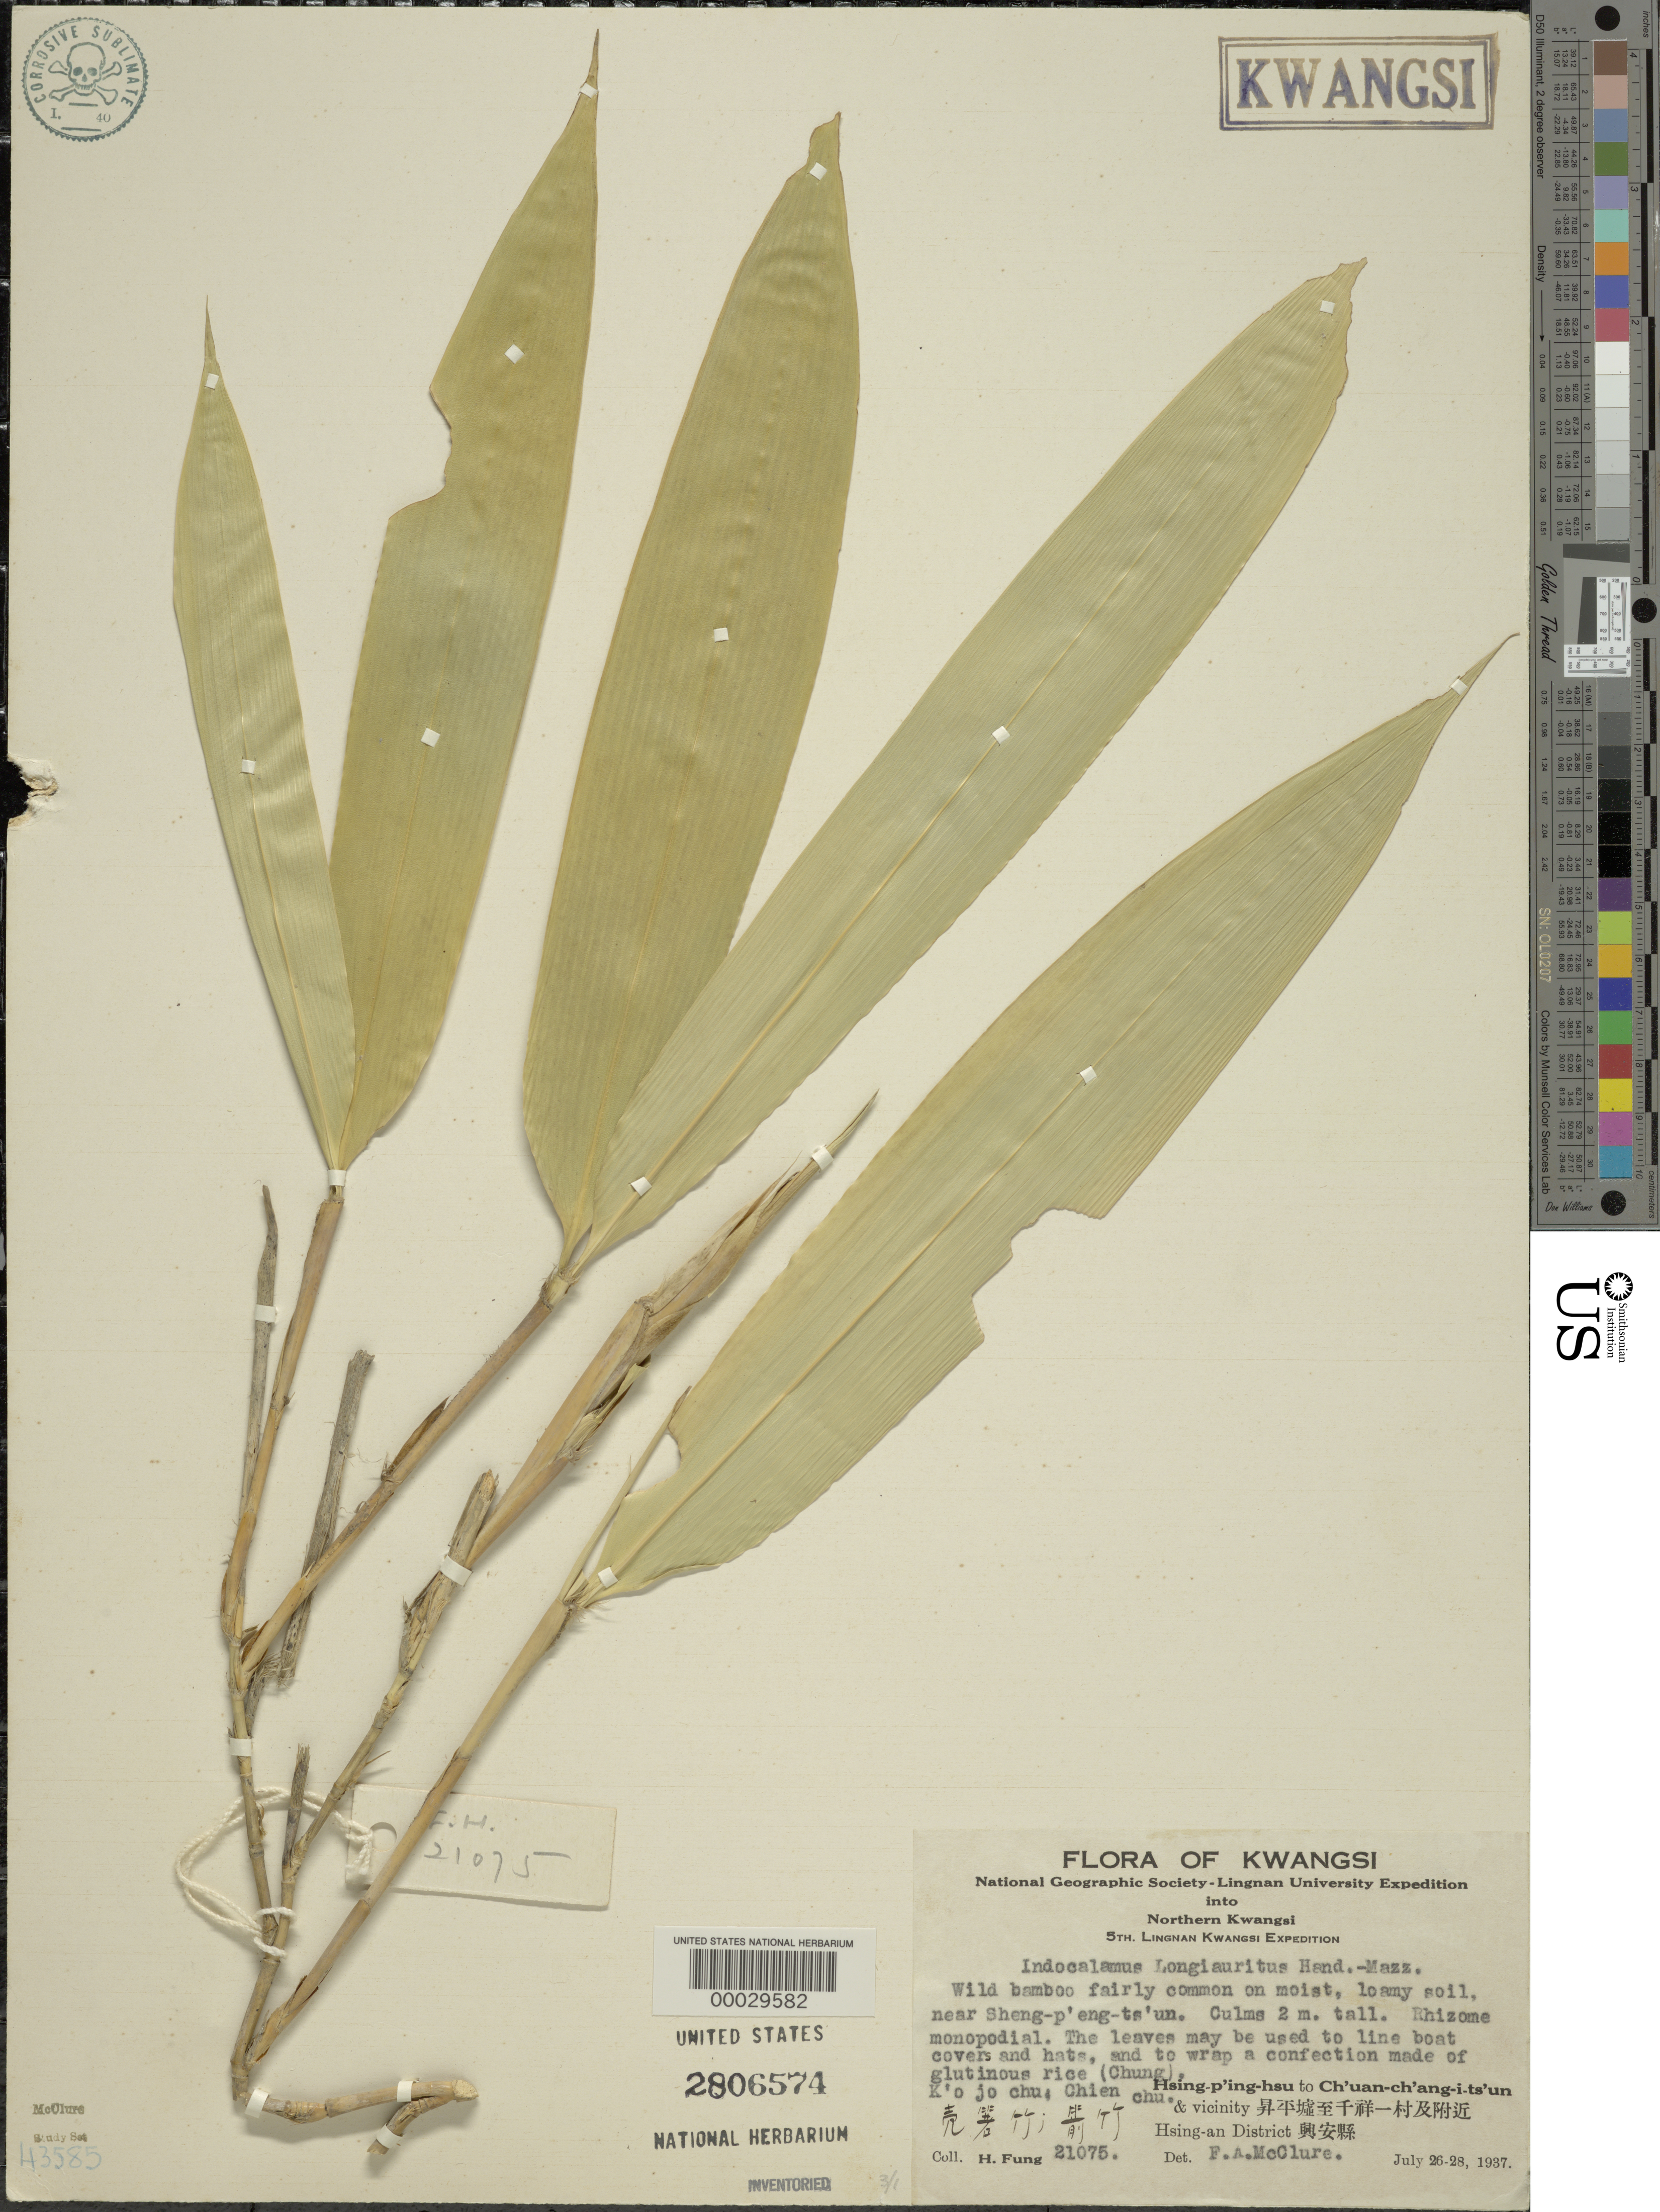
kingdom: Plantae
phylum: Tracheophyta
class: Liliopsida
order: Poales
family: Poaceae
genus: Indocalamus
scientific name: Indocalamus longiauritus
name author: Hand.-Mazz.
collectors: H. L. Fung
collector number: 21075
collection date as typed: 26 Jul 1937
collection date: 1937-07-26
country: China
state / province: Jiangxi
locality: Hsing-p'ing-hsu to ch'uan-ch'ang-i-t'sun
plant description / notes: Lingnan Univ. Herb # 43585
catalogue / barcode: US 2806574